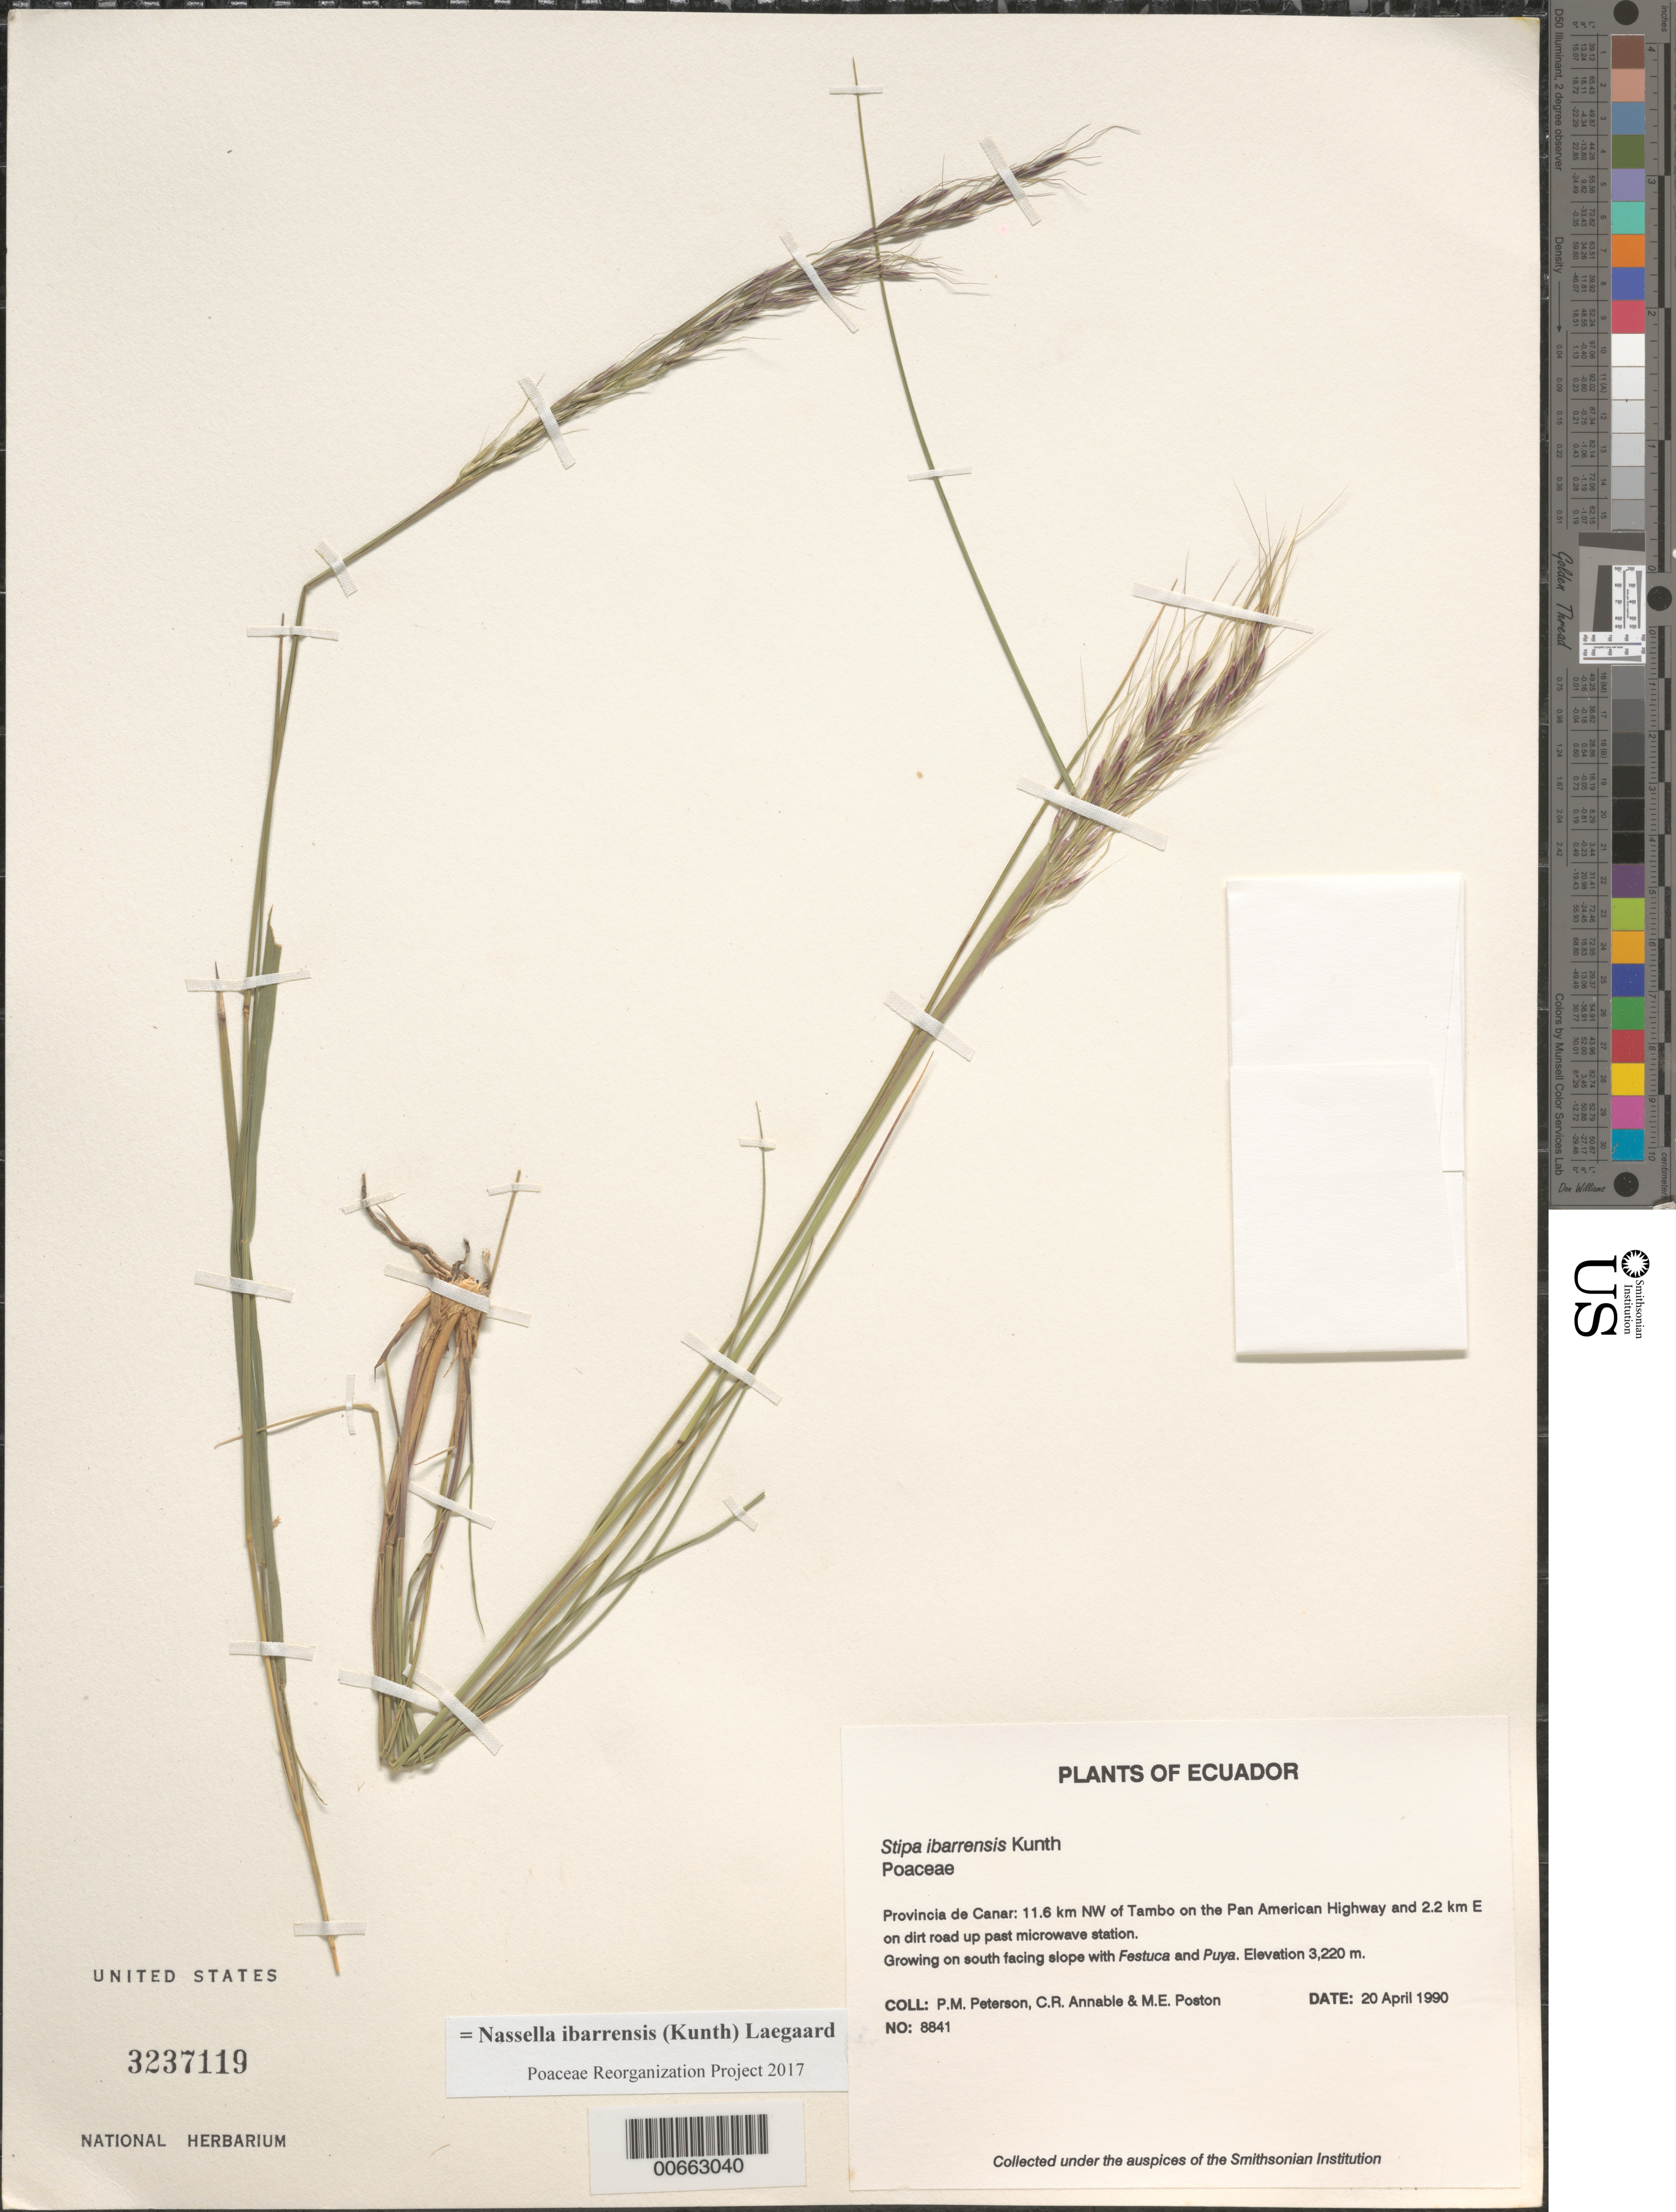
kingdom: Plantae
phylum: Tracheophyta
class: Liliopsida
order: Poales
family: Poaceae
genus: Nassella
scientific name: Nassella ibarrensis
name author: (Kunth) Lægaard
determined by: Poaceae Reorganization Project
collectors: P. M. Peterson, C. R. Annable & M. Poston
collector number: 08841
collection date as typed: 20 Apr 1990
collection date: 1990-04-20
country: Ecuador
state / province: Cañar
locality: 11.6 km NW of Tambo on the Pan American Highway and 2.2 km E on dirt road up past microwave station.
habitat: Growing on south facing slope with Festuca and Puya.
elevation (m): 3220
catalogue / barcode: US 3237119